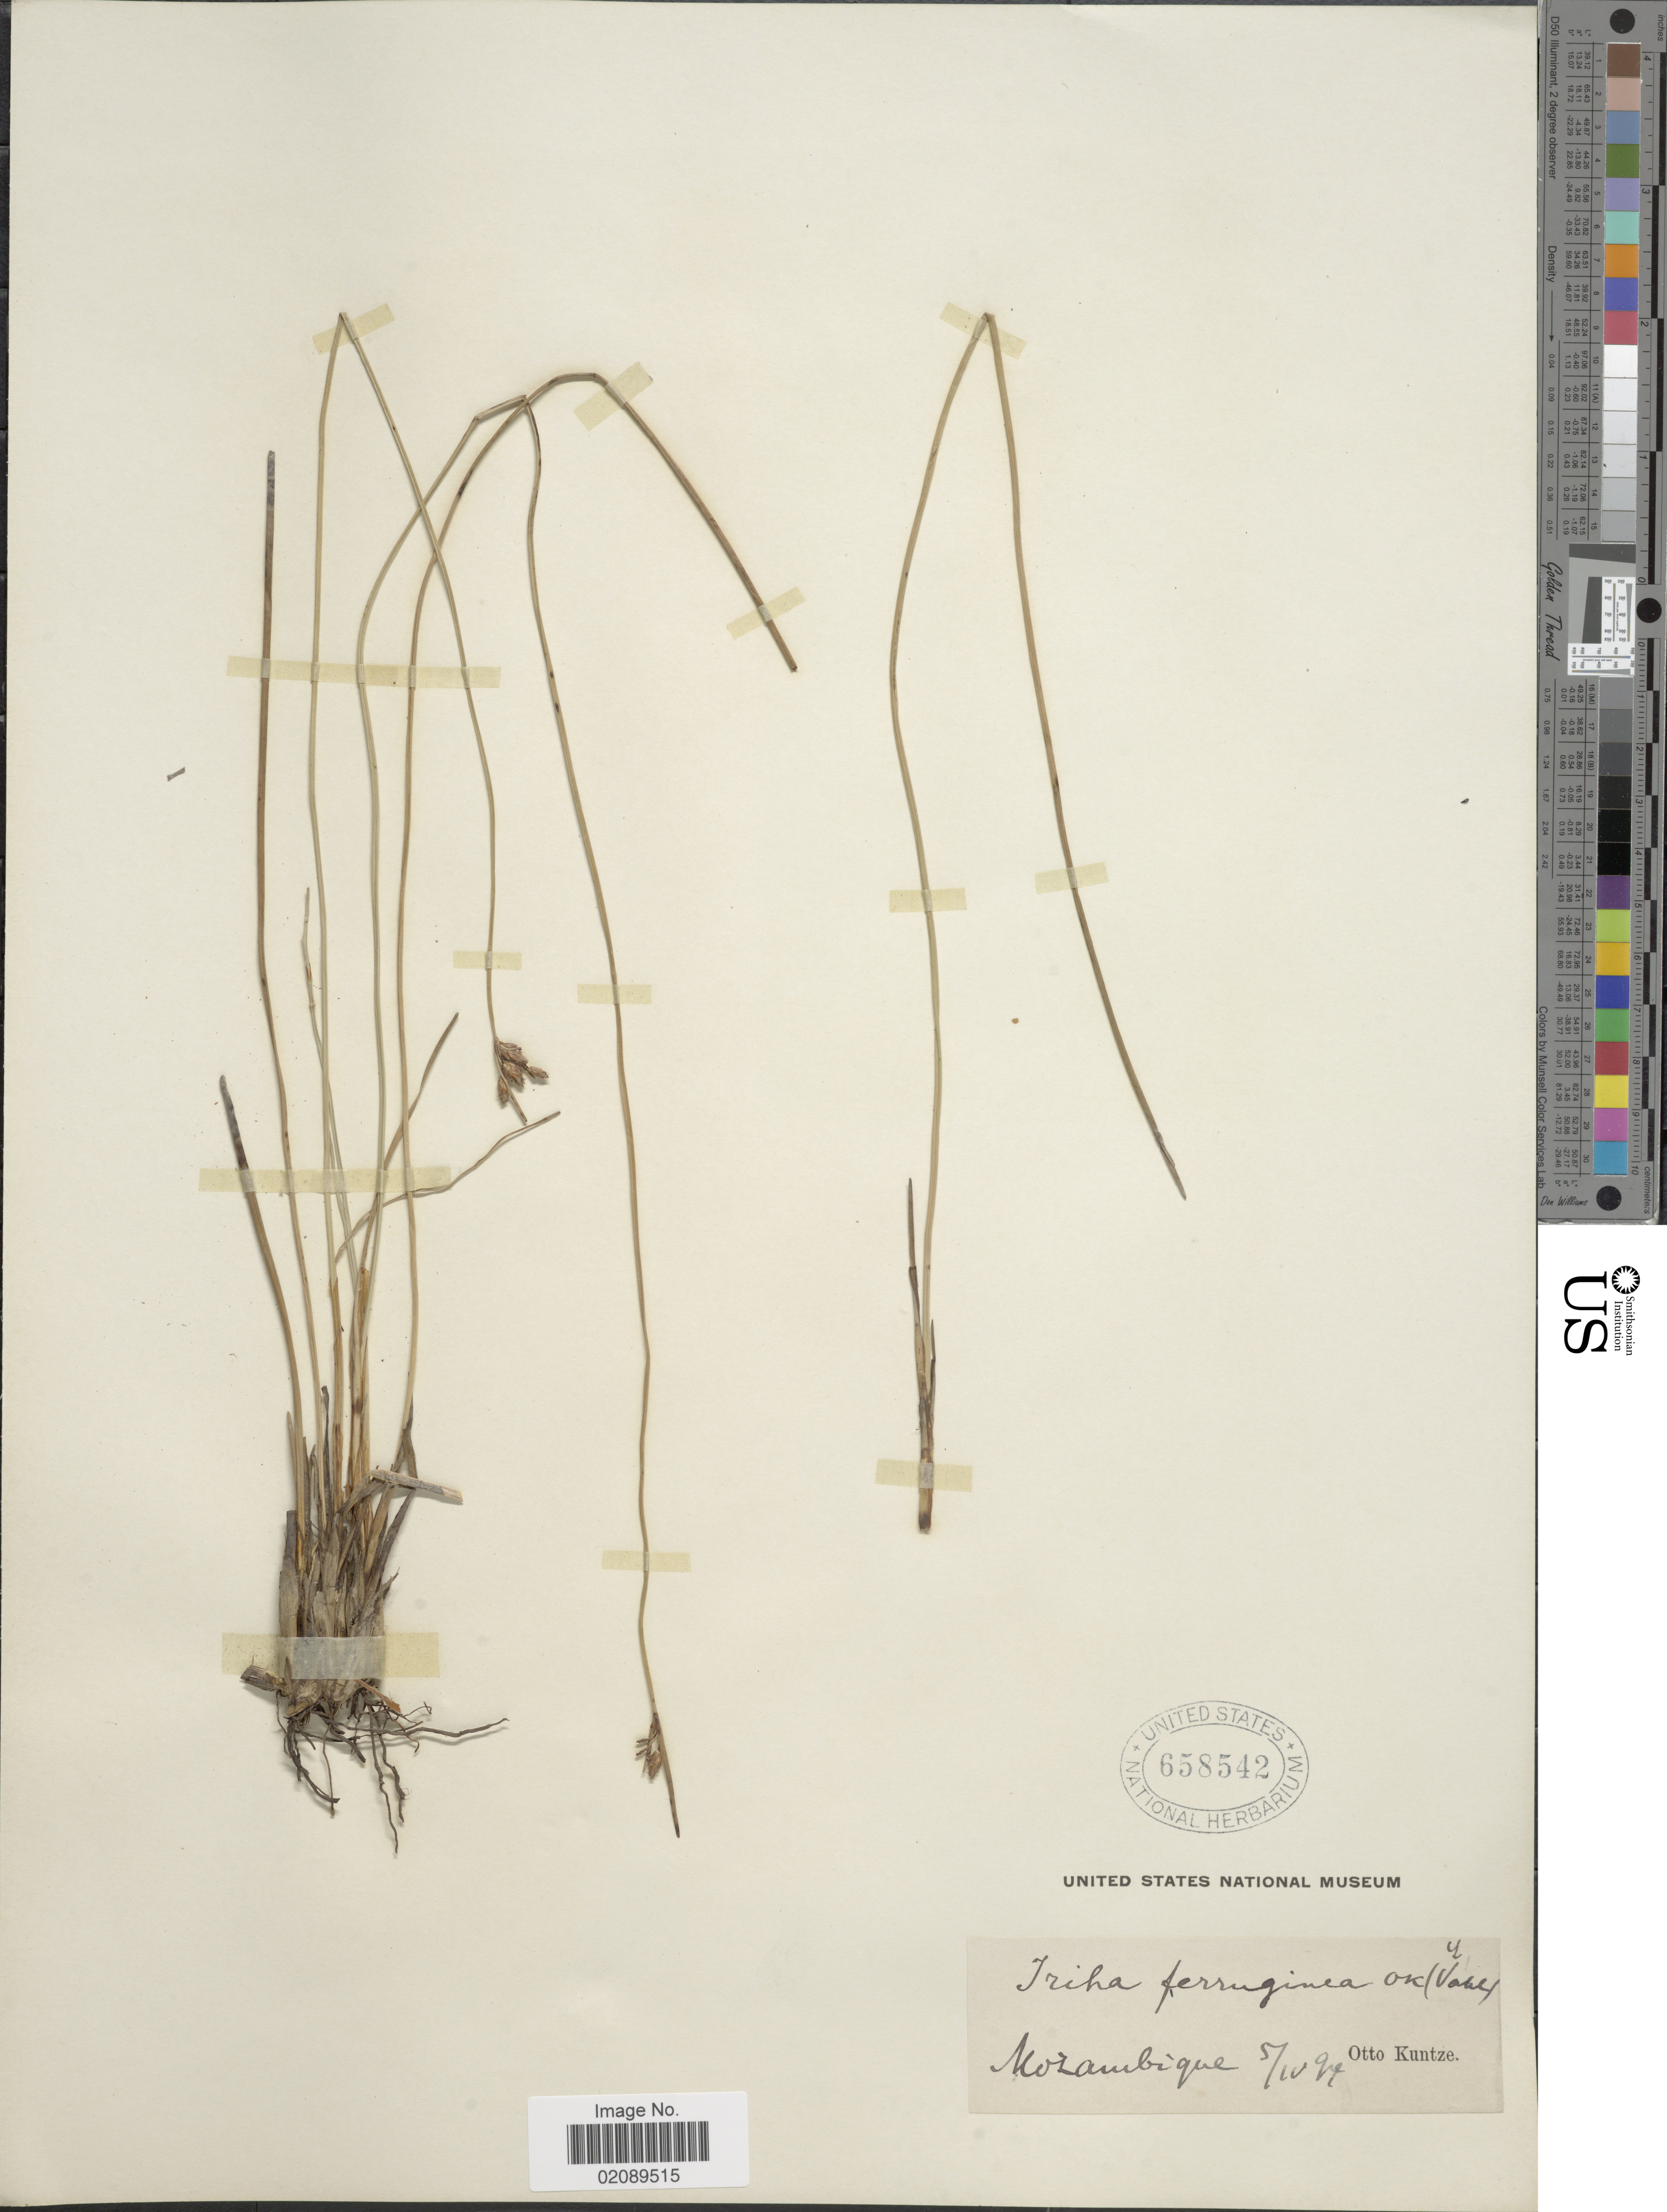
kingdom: Plantae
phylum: Tracheophyta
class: Liliopsida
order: Poales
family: Cyperaceae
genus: Fimbristylis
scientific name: Fimbristylis ferruginea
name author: (L.) Vahl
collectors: C.E.O. Kuntze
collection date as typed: Transcribed d/m/y: 5/10/94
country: Mozambique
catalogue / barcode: US 658542